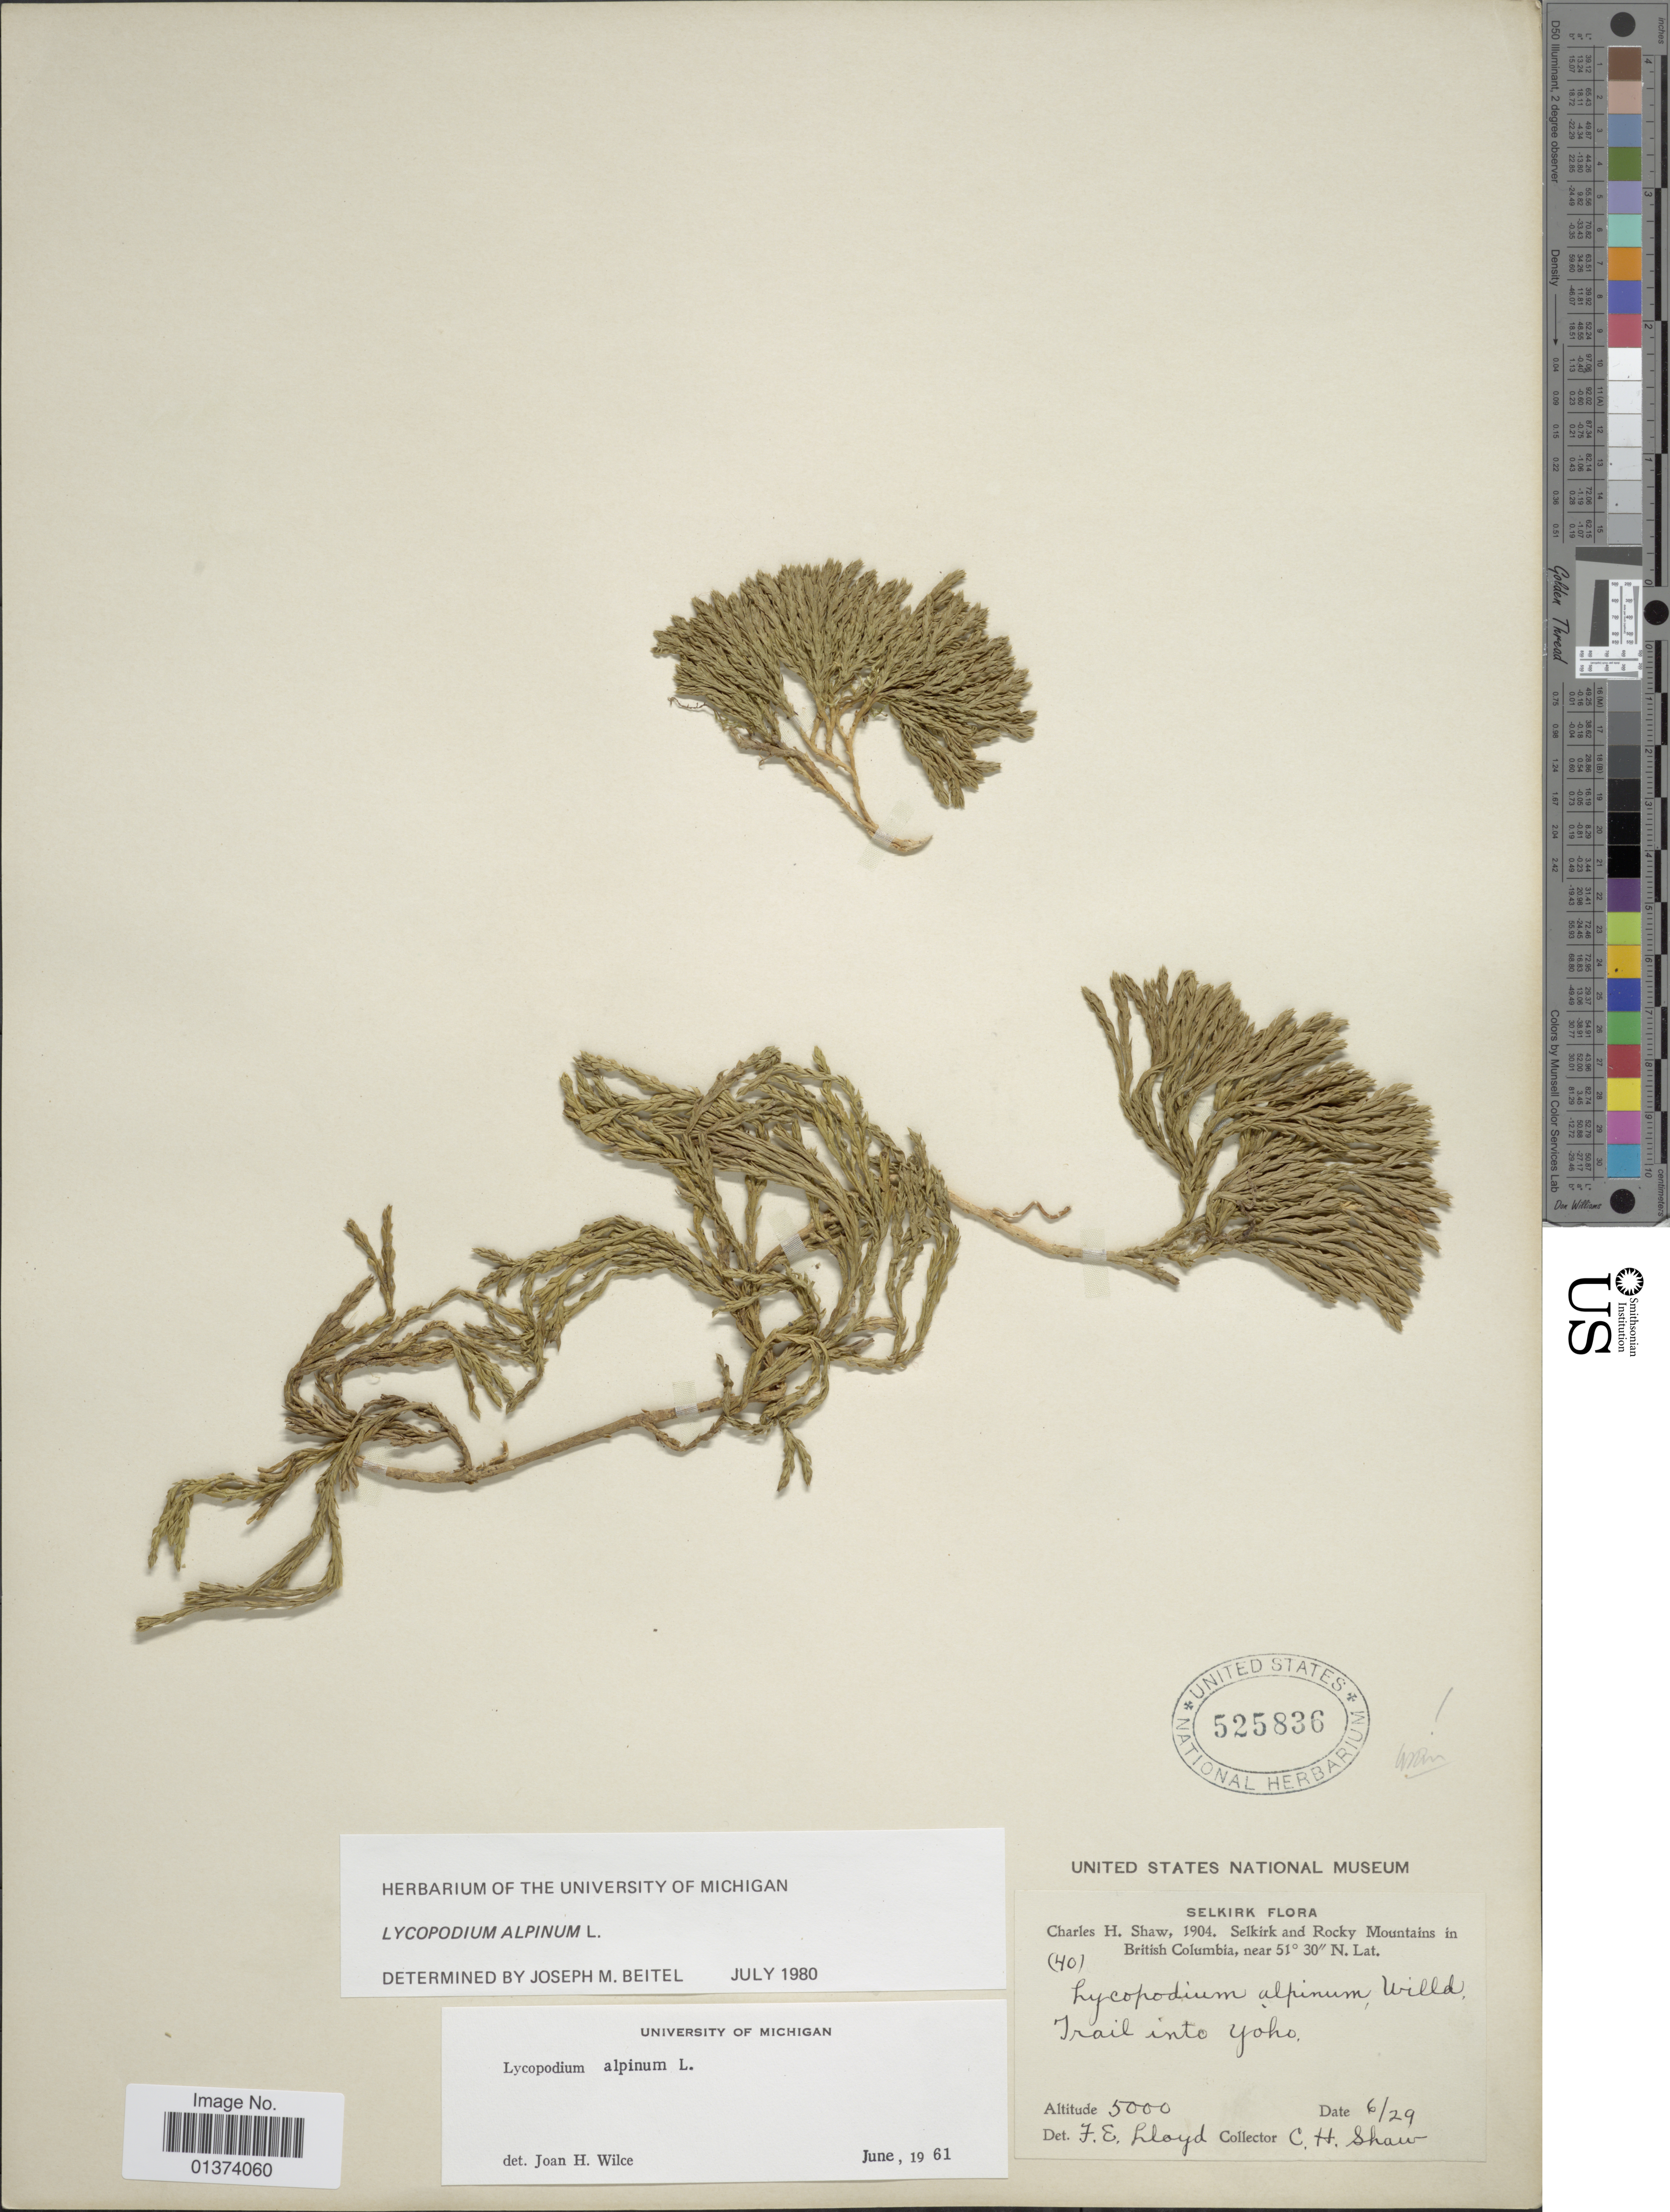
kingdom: Plantae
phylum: Tracheophyta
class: Lycopodiopsida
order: Lycopodiales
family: Lycopodiaceae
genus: Diphasiastrum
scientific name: Diphasiastrum alpinum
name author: (L.) Holub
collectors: C. H. Shaw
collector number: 40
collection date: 1904-06-29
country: Canada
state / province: British Columbia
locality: Selkirk and Rocky Mountains in British Columbia, Trail into Yoho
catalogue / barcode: US 525836